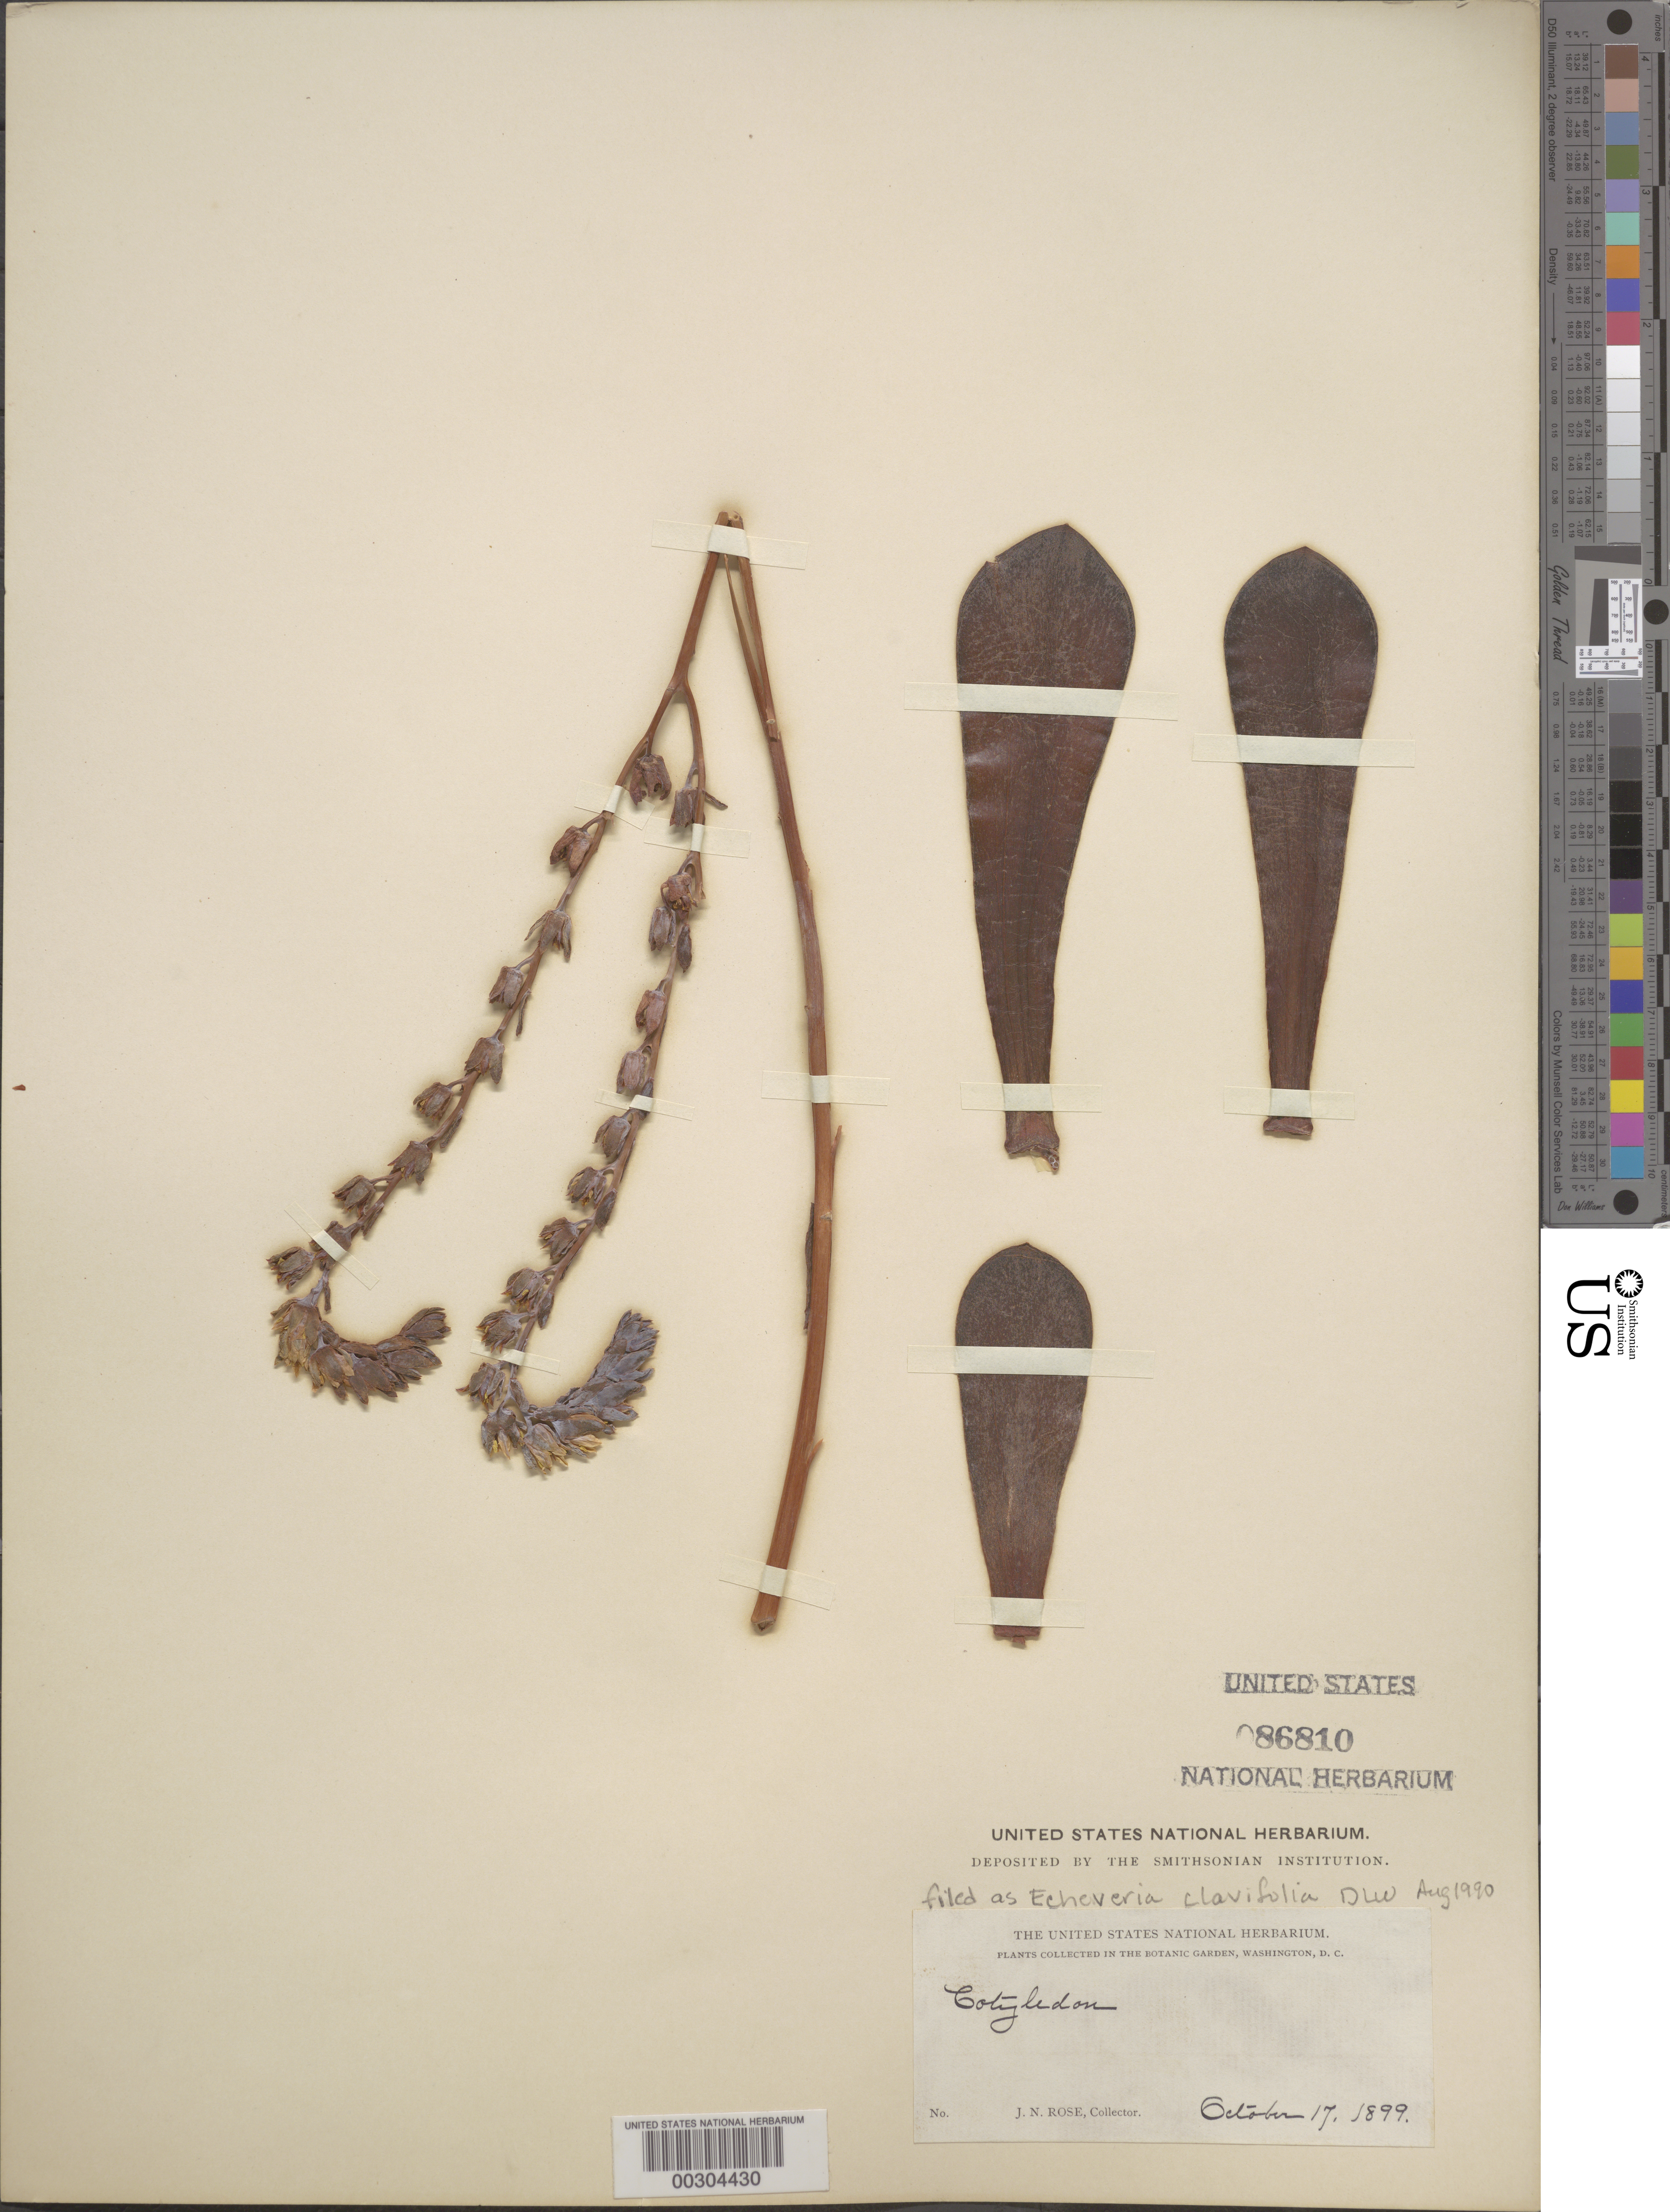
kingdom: Plantae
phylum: Tracheophyta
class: Magnoliopsida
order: Saxifragales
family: Crassulaceae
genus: Echeveria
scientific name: Echeveria x clavifolia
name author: Deleuil ex É. Morren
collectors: J. N. Rose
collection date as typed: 17 Oct 1899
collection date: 1899-10-17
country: United States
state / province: District of Columbia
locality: Botanical gardens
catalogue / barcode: US 86810